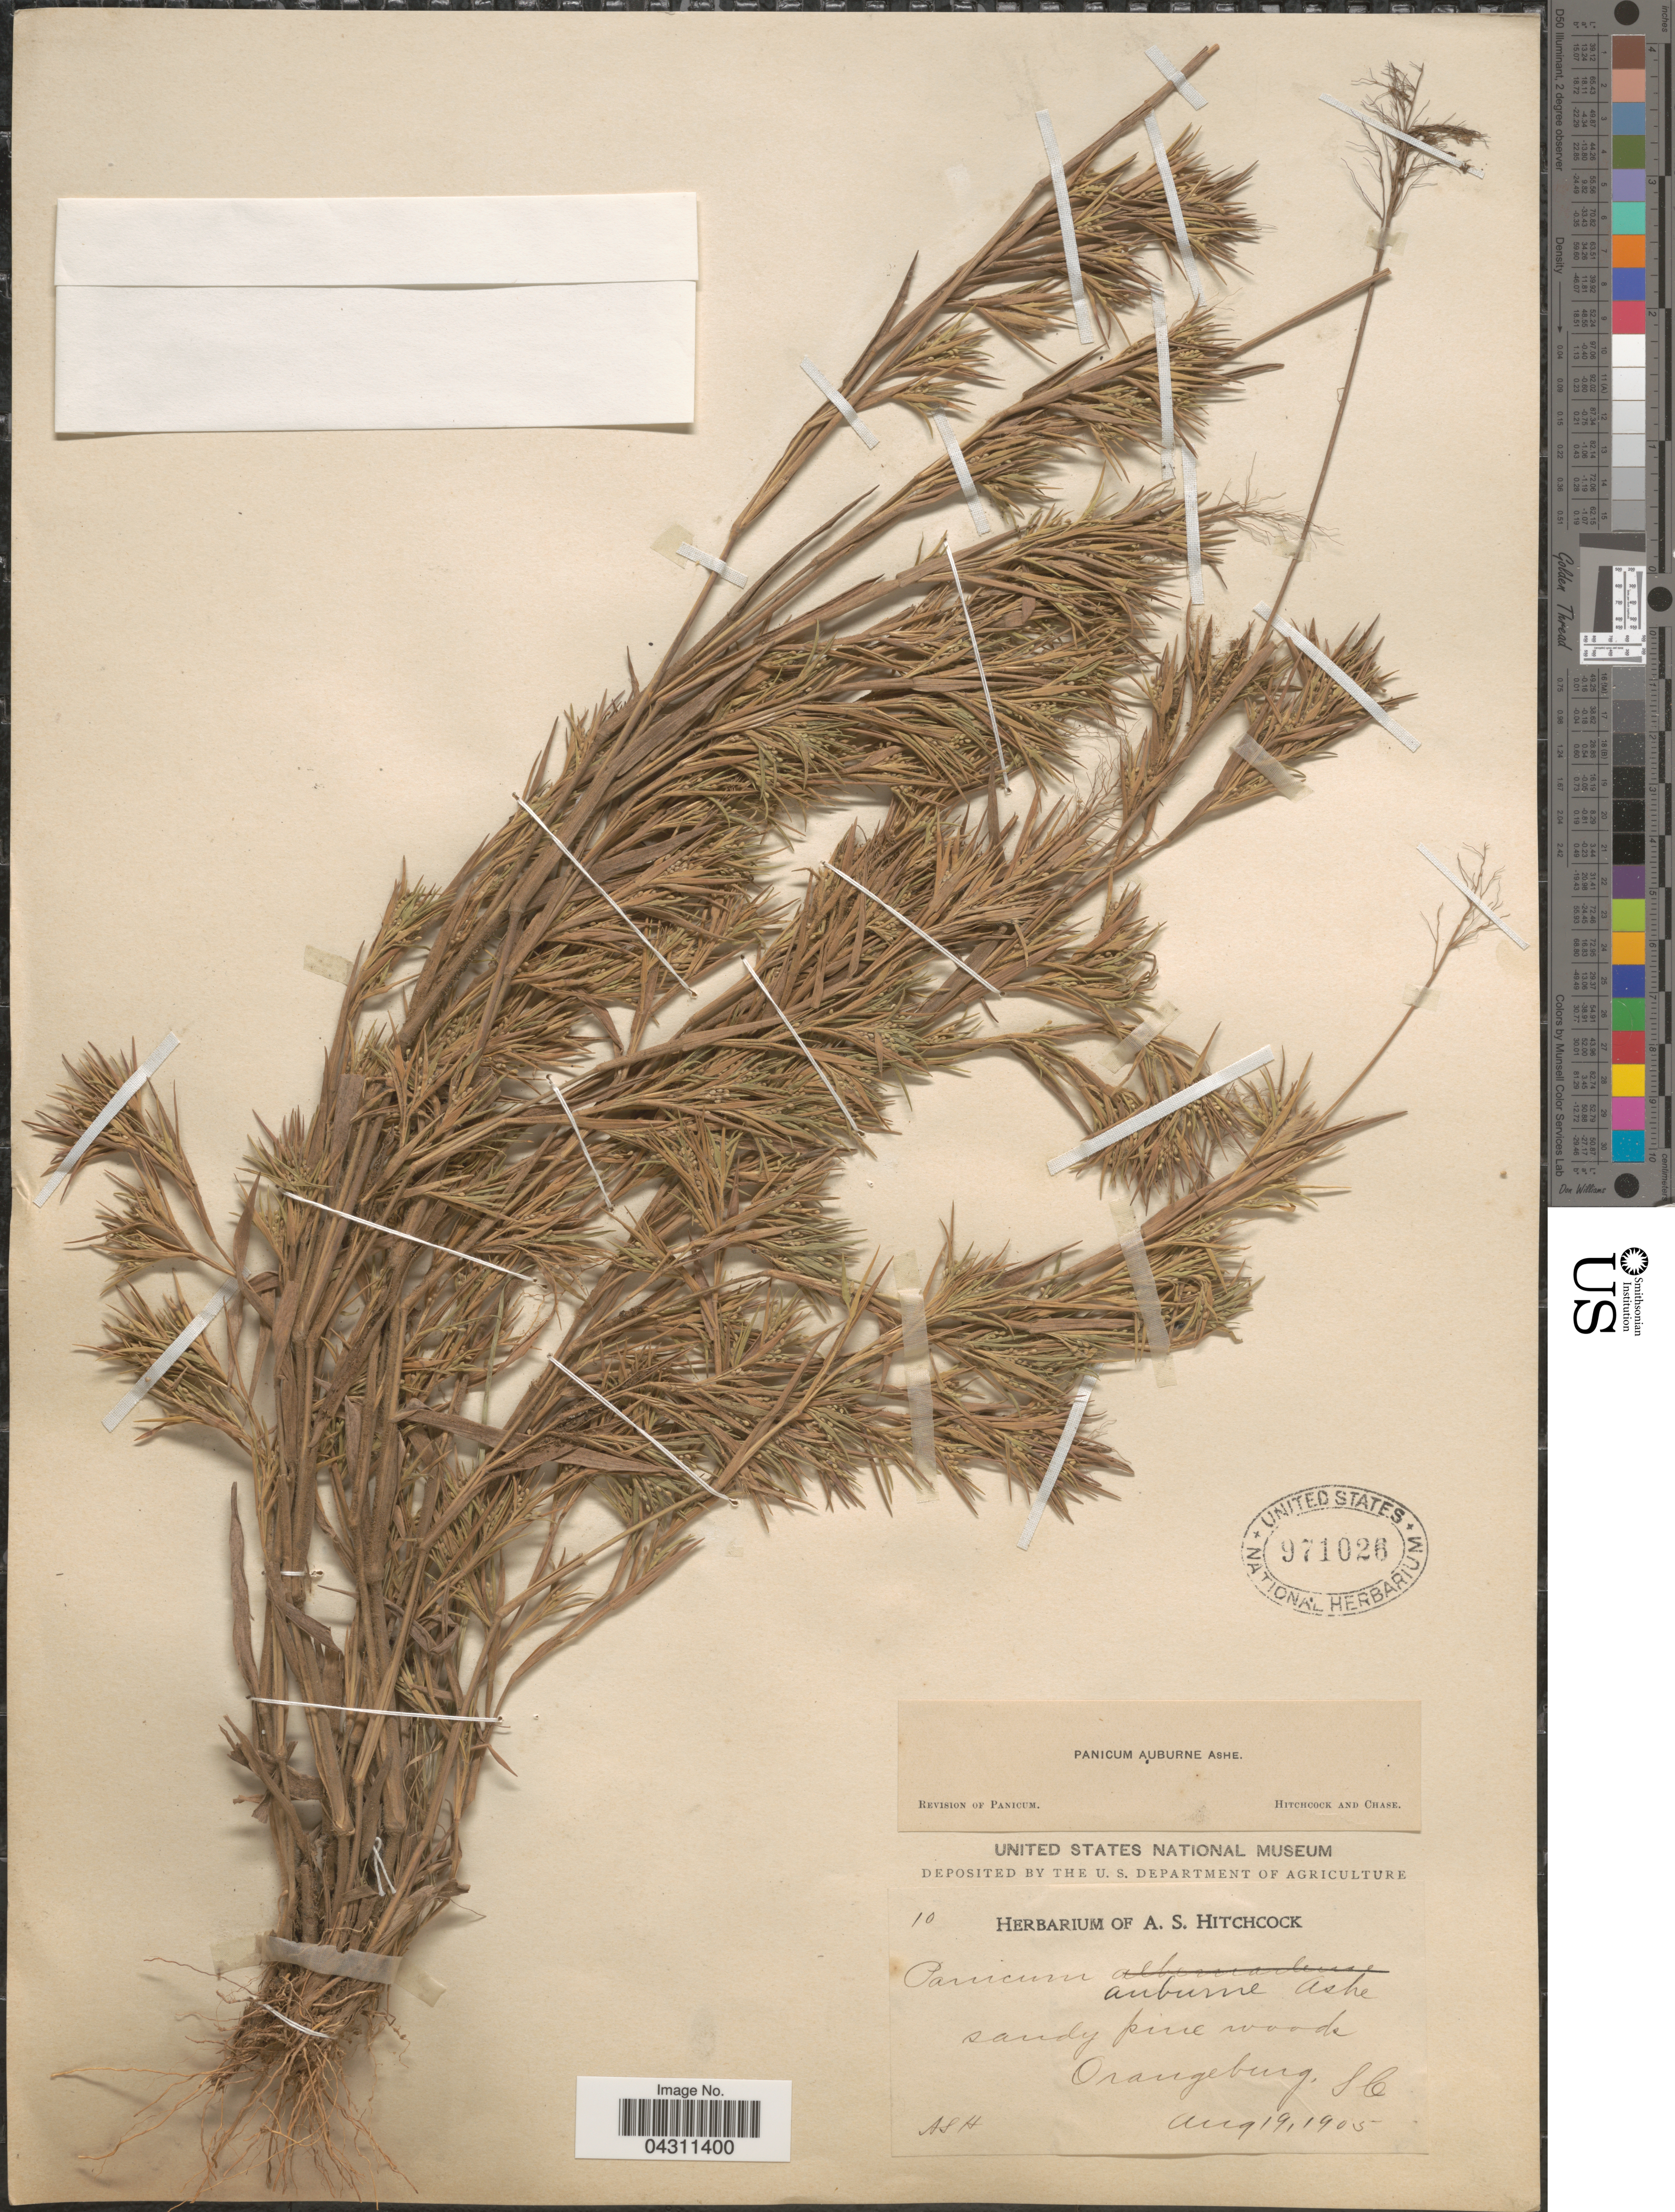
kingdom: Plantae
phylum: Tracheophyta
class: Liliopsida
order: Poales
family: Poaceae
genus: Dichanthelium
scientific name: Dichanthelium sphaerocarpon var. sphaerocarpon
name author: (Elliott) Gould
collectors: A. S. Hitchcock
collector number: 10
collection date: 1905-08-19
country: United States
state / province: South Carolina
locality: Sandy pine woods. Orangeburg.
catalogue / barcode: US 971026